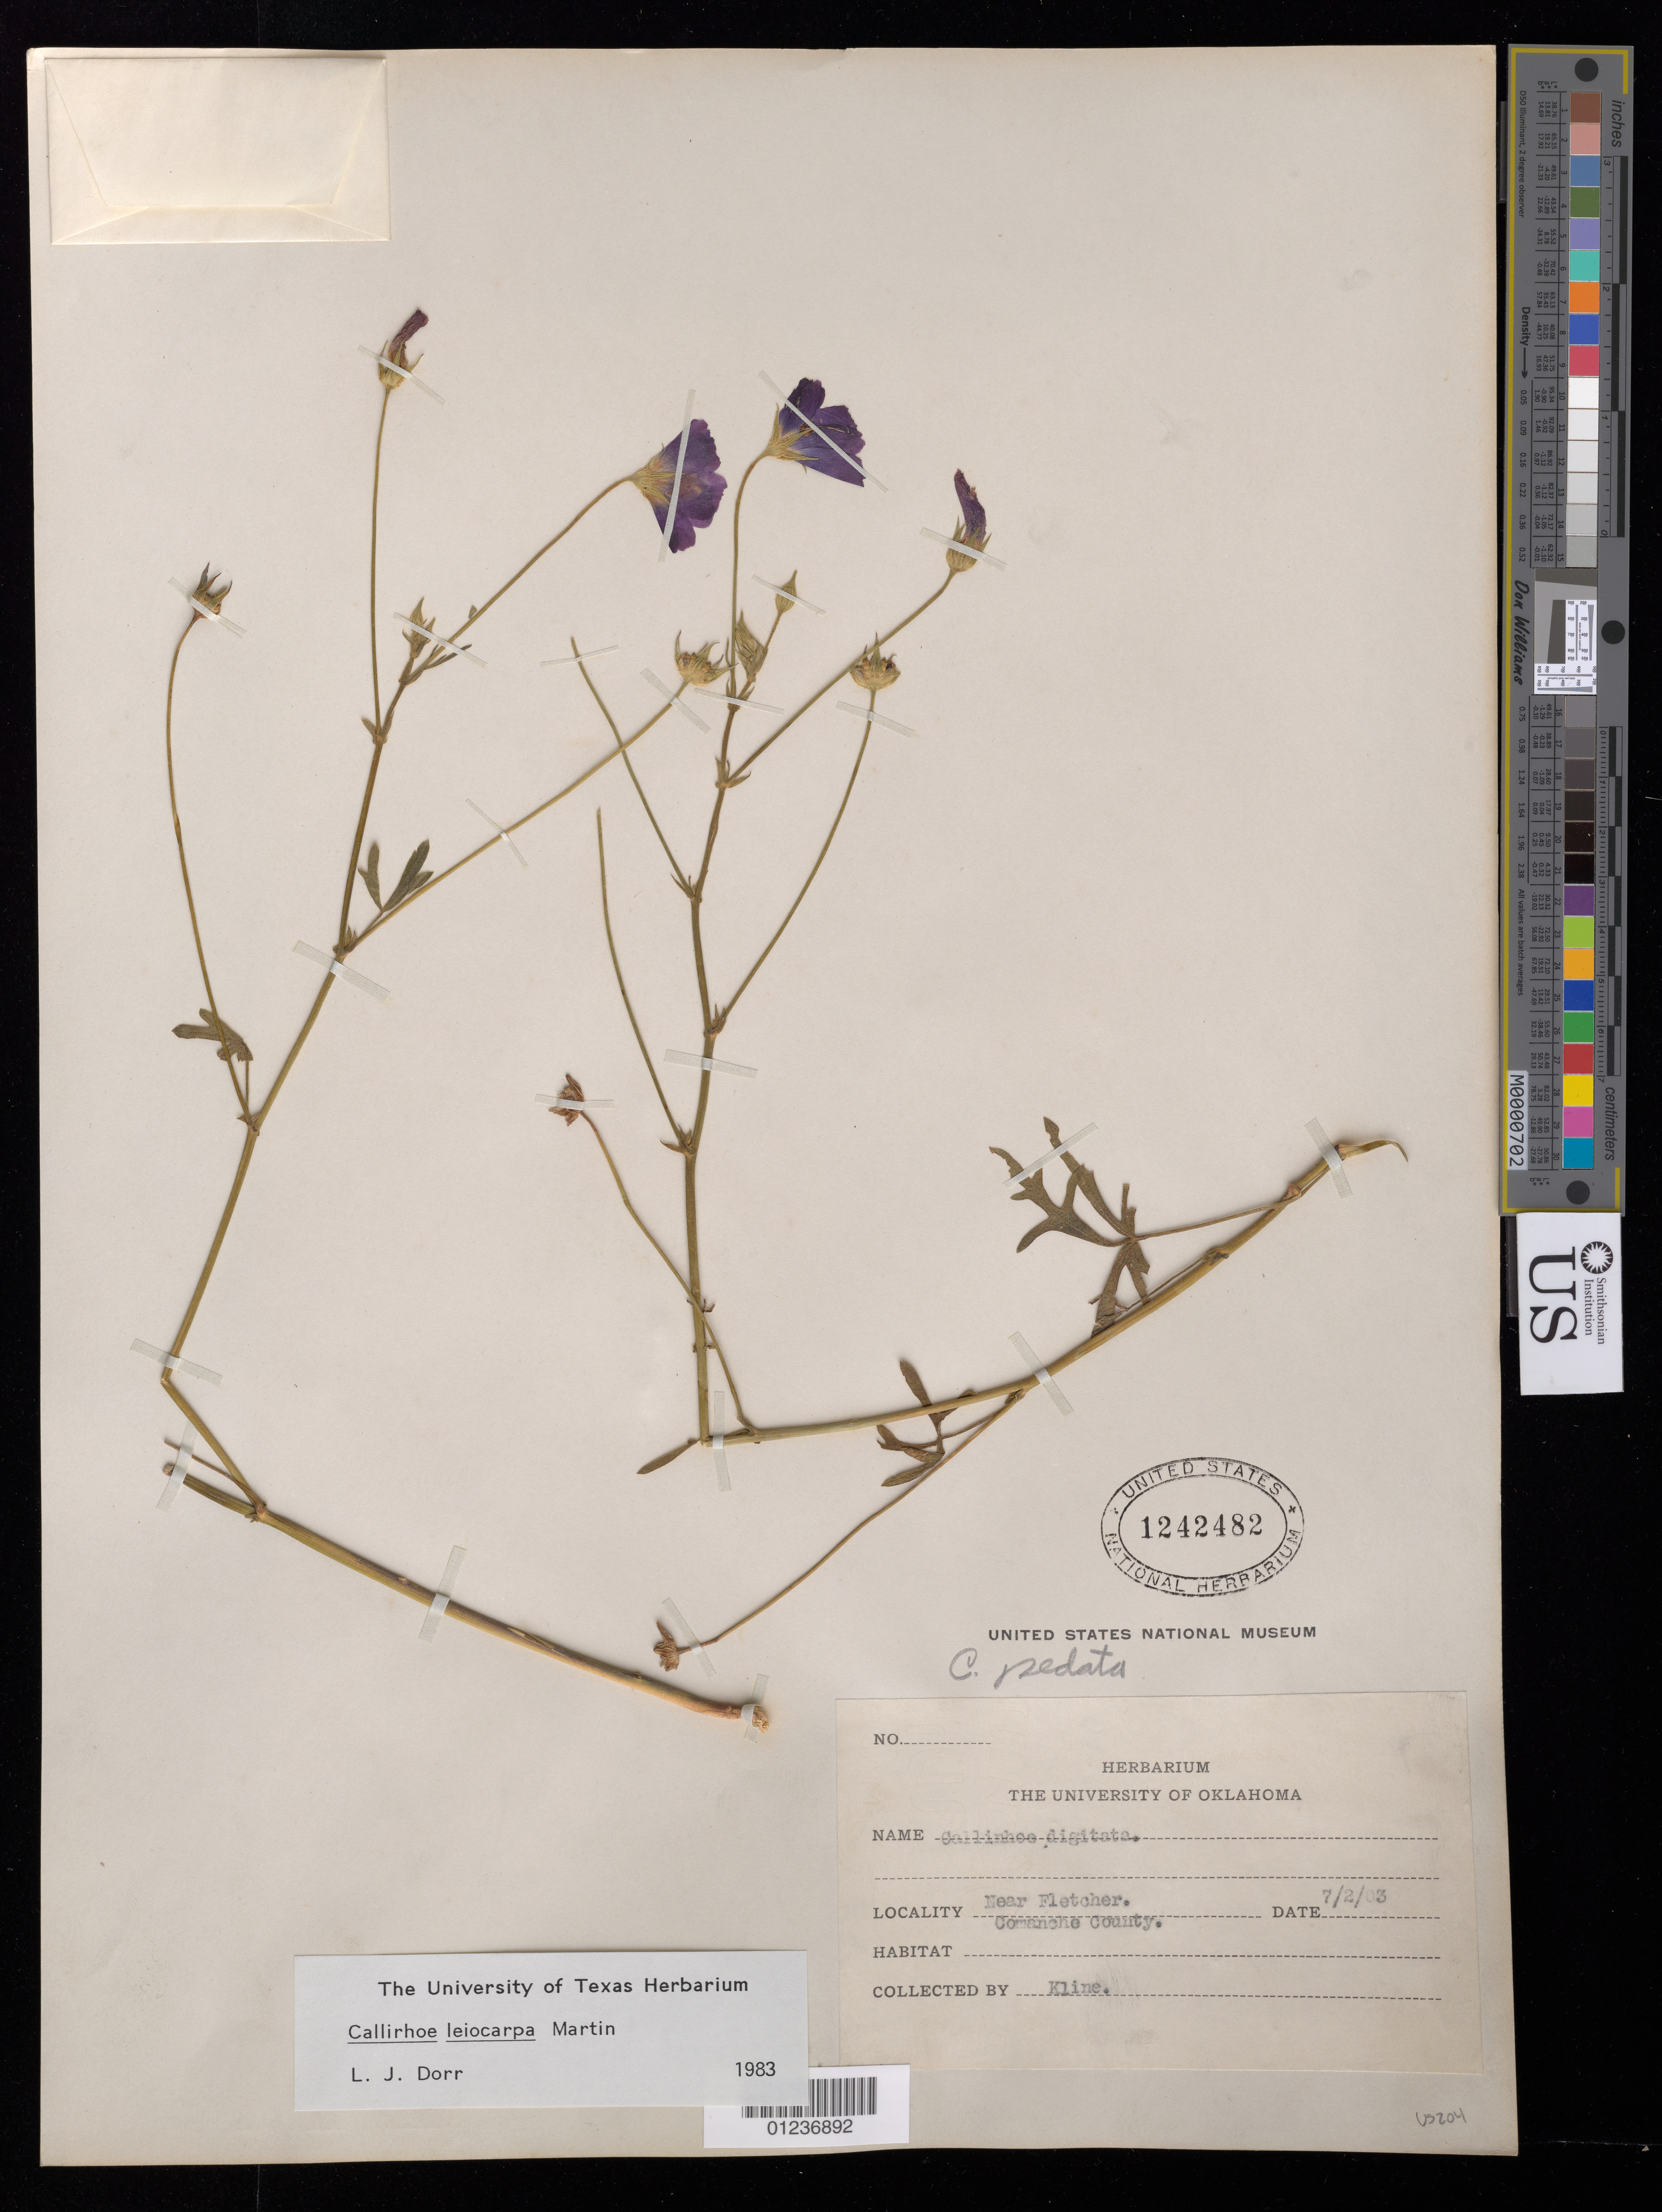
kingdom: Plantae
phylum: Tracheophyta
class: Magnoliopsida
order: Malvales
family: Malvaceae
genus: Callirhoe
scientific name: Callirhoe leiocarpa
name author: R.F. Martin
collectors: -. Kline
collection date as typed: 2 Jul 1903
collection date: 1903-07-02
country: United States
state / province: Oklahoma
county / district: Comanche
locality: Near Fletcher.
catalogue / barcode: US 1242482